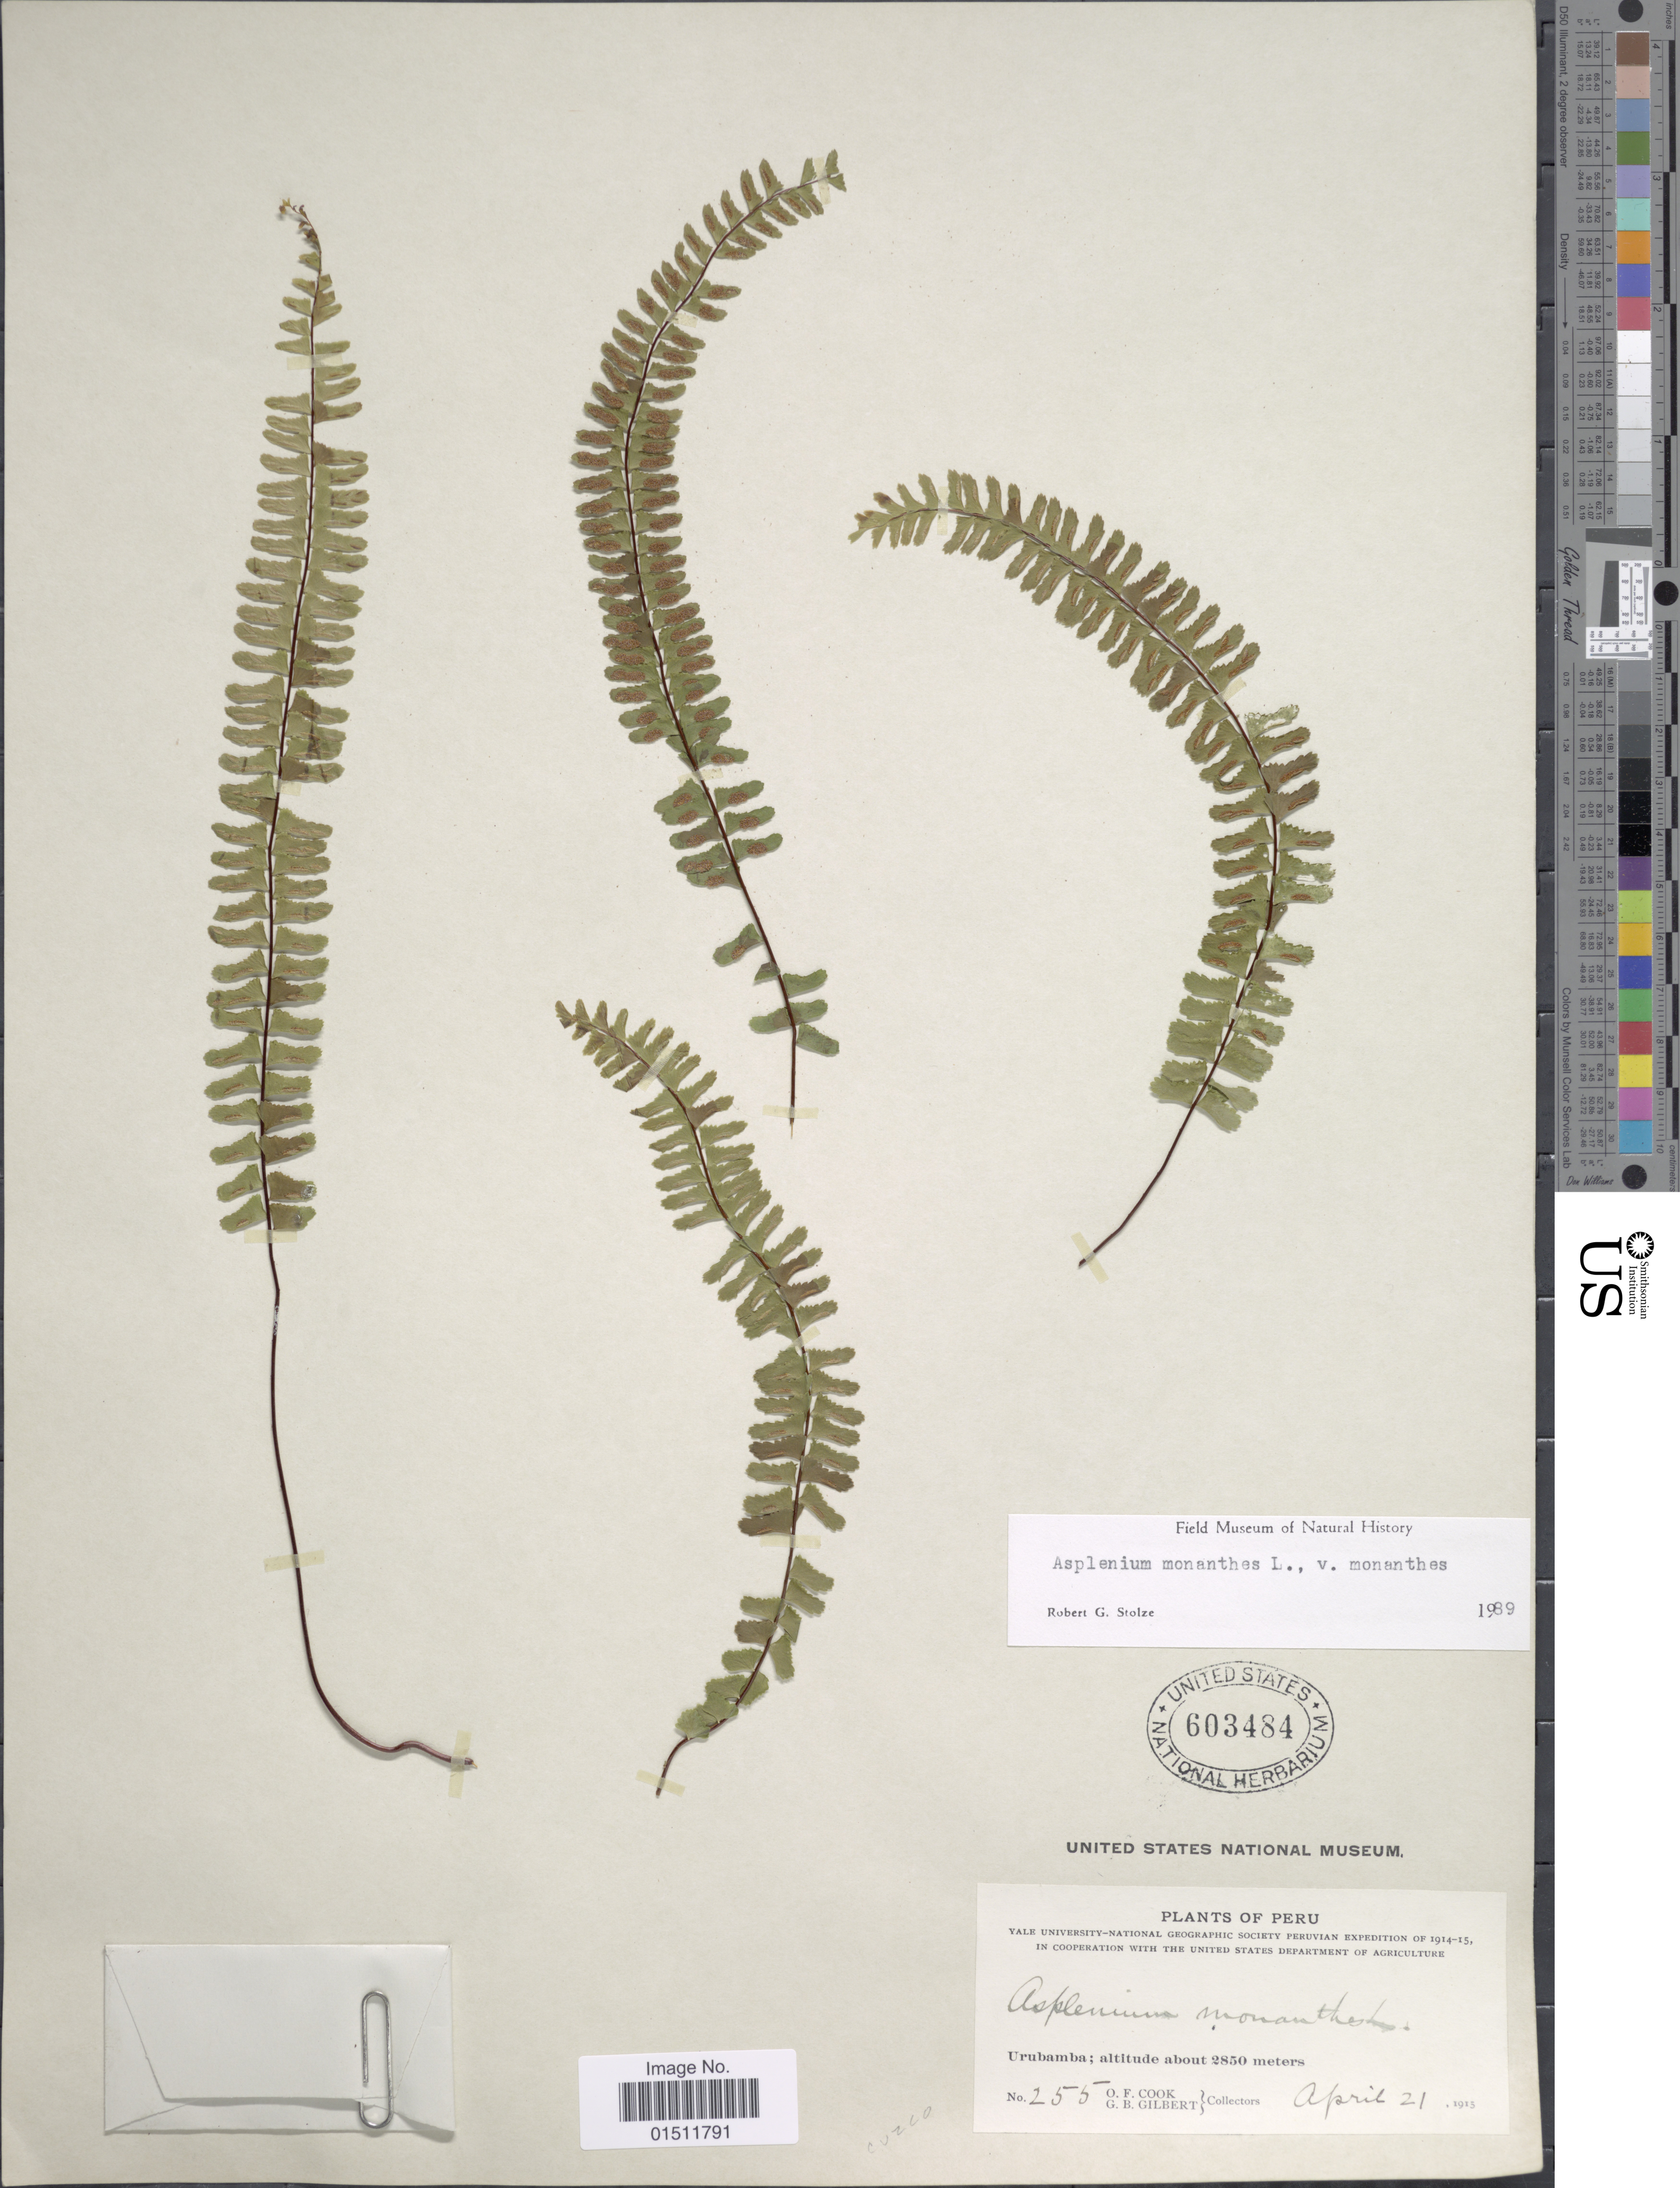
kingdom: Plantae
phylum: Tracheophyta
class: Polypodiopsida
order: Polypodiales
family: Aspleniaceae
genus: Asplenium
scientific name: Asplenium monanthes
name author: L.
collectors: O. F. Cook & G. B. Gilbert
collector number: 255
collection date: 1915-04-21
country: Peru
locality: Urubamba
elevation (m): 2850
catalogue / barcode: US 603484